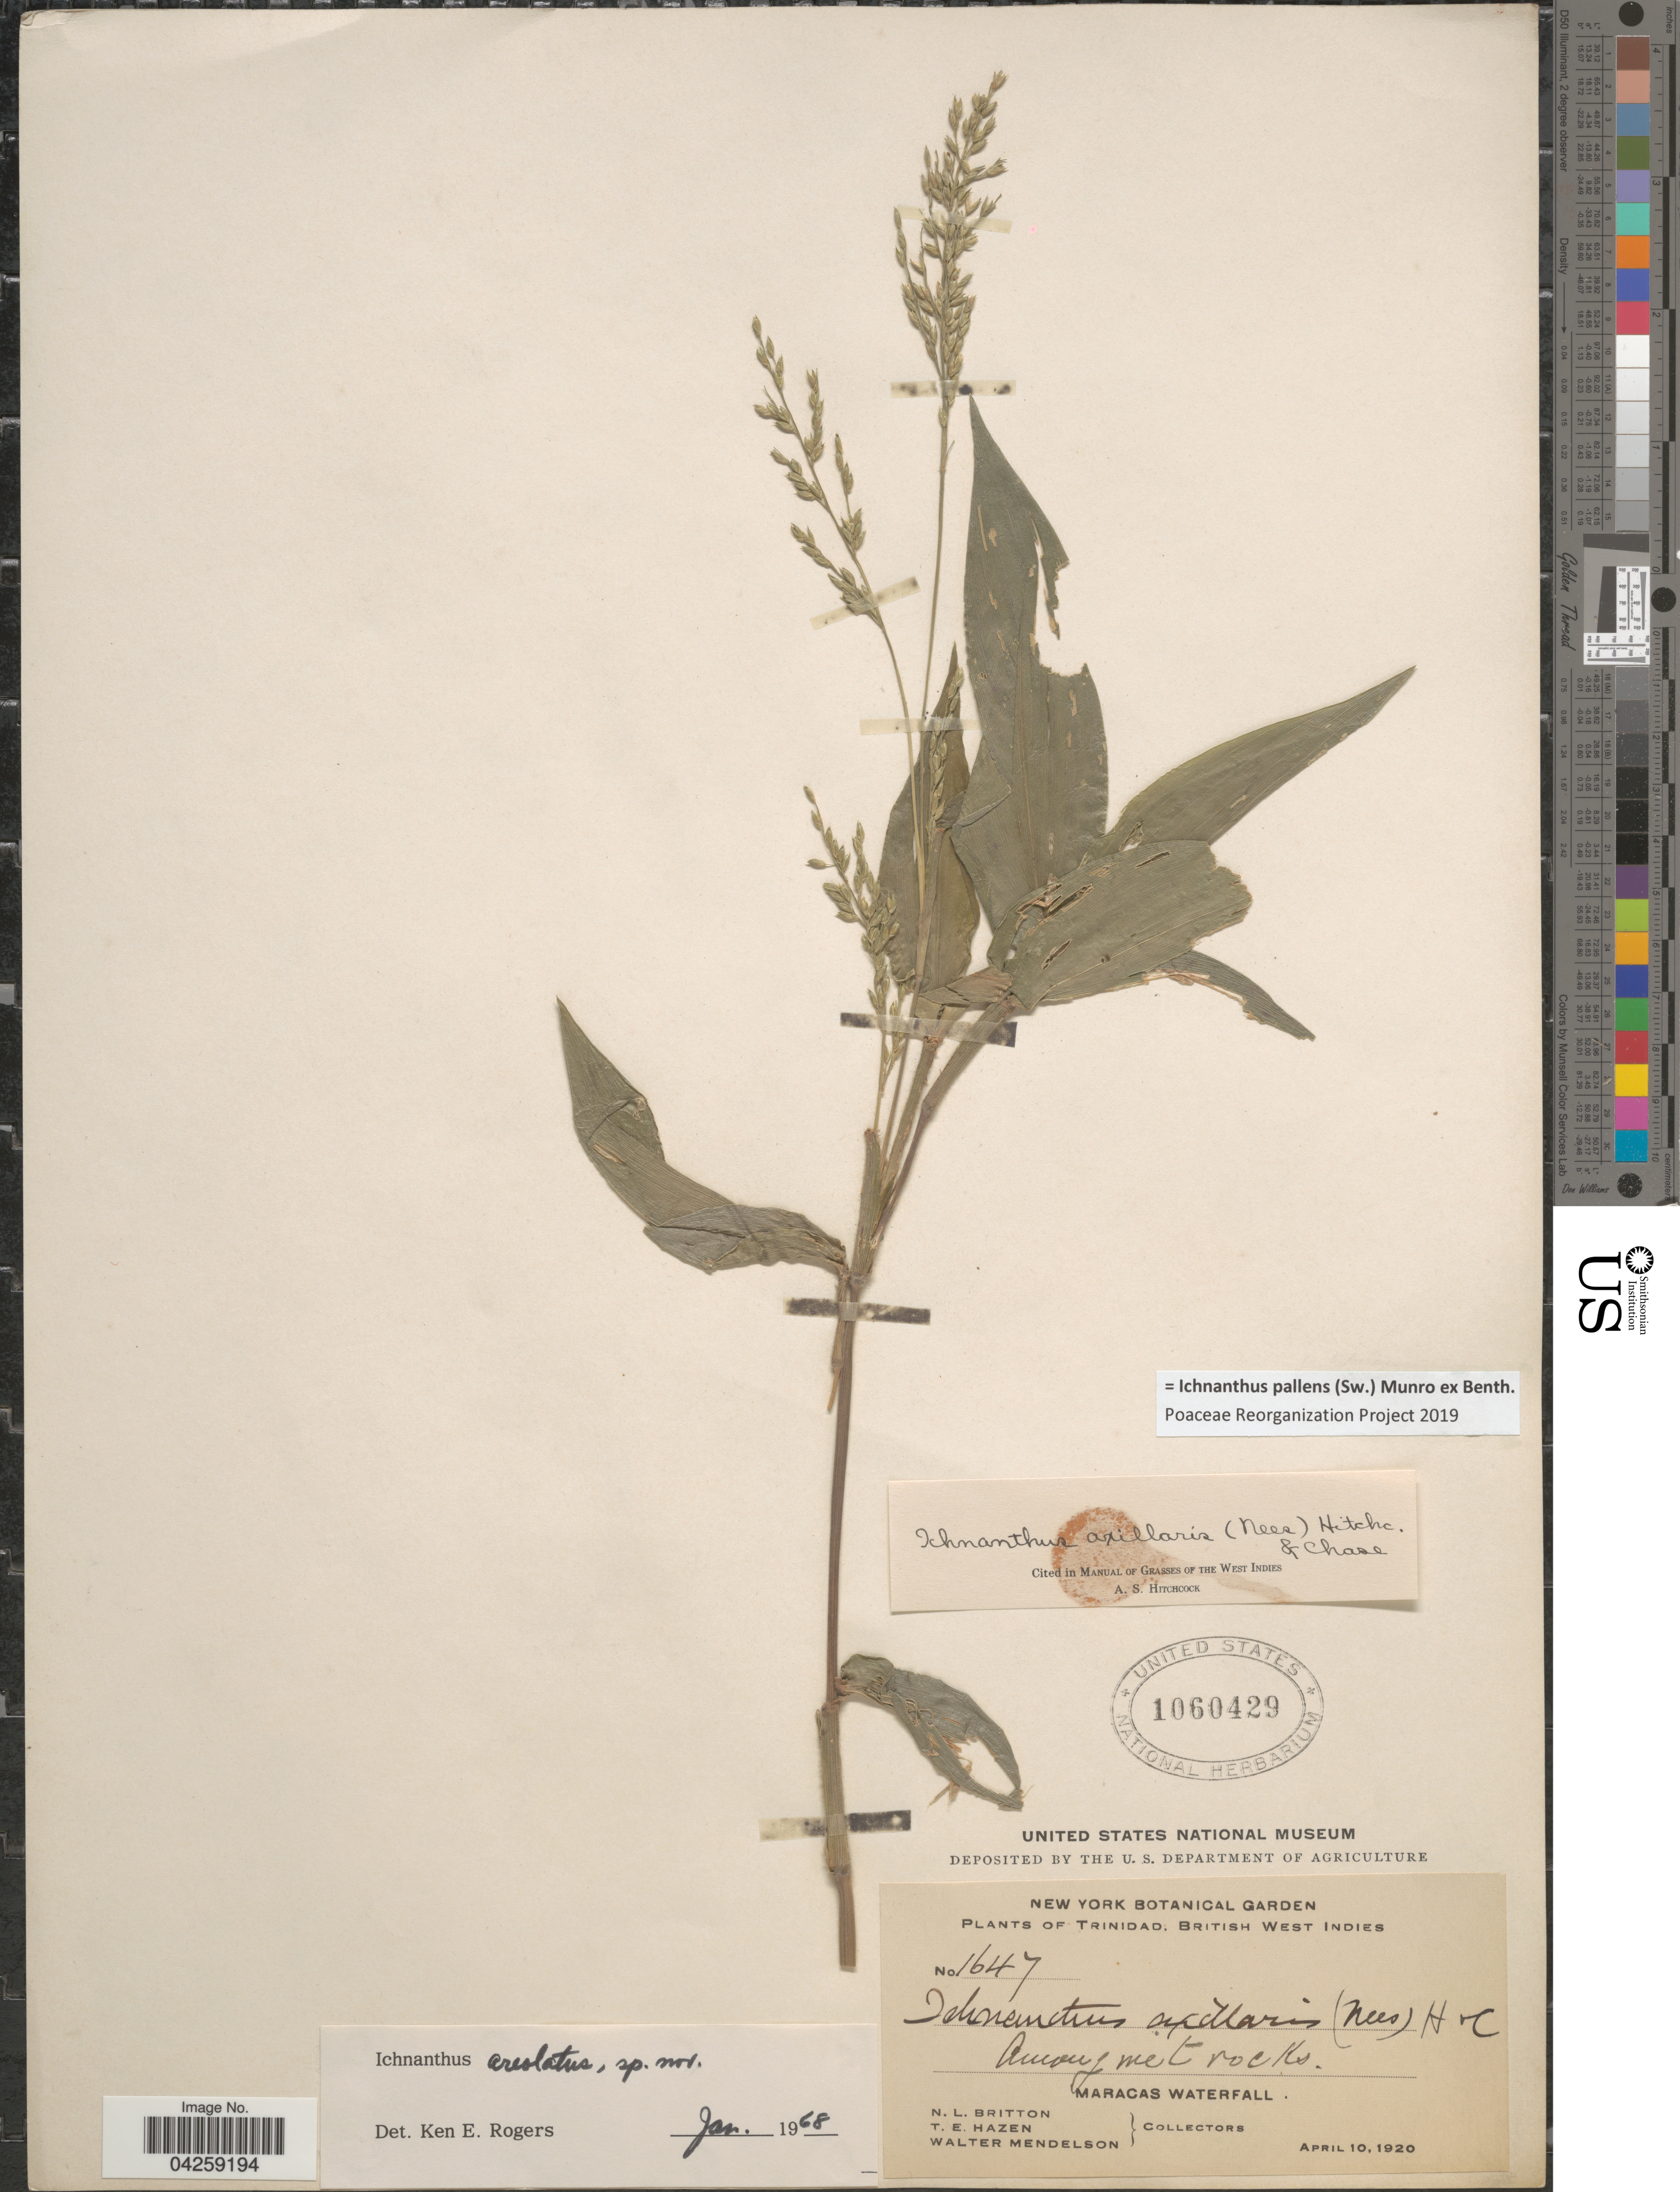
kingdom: Plantae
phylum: Tracheophyta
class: Liliopsida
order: Poales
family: Poaceae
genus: Ichnanthus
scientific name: Ichnanthus pallens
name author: (Sw.) Munro ex Benth.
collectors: Mrs. N. L. Britton, T. E. Hazen & W. Mendelson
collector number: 1647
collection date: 1920-04-10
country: Trinidad and Tobago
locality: Trinidad. British West Indies. Among wet rocks. Maracas Waterfall.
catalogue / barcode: US 1060429